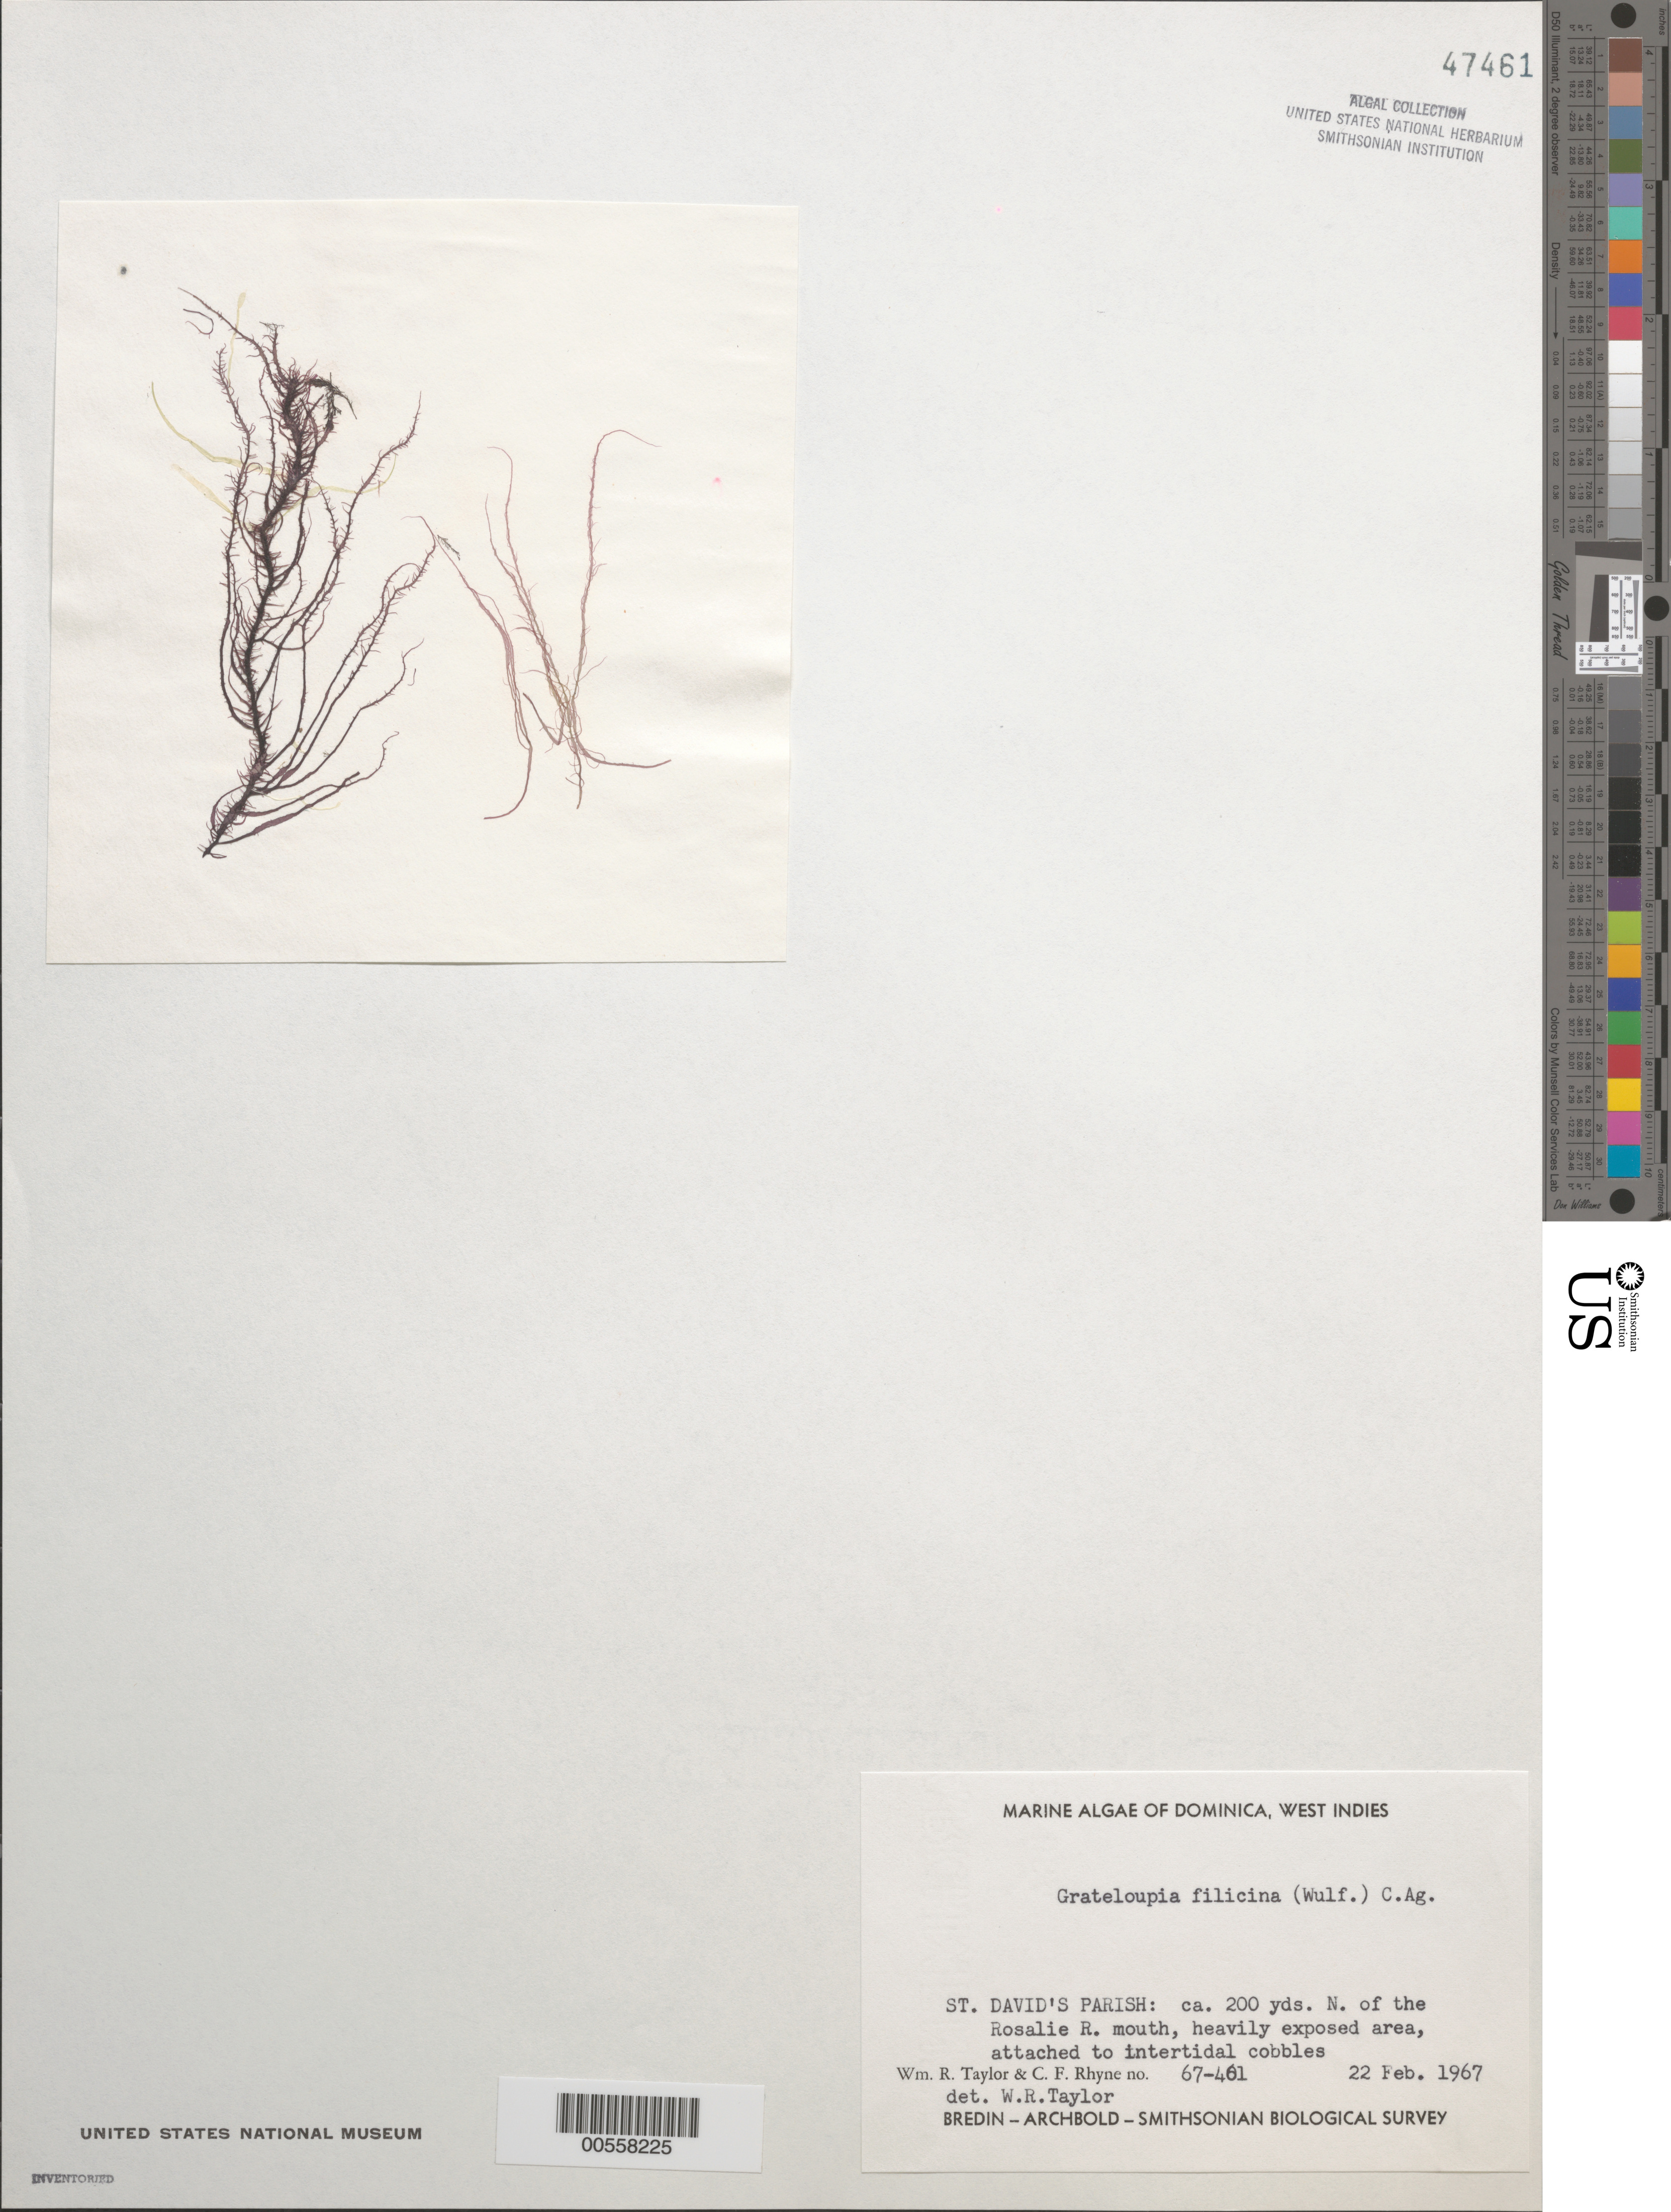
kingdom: Plantae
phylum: Rhodophyta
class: Florideophyceae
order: Halymeniales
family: Halymeniaceae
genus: Grateloupia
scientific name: Grateloupia filicina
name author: (J.V.Lamouroux) C. Agardh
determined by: Taylor, William R.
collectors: W. R. Taylor & C. Rhyne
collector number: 67-461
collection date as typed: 22 Feb 1967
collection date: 1967-02-22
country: Dominica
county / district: St. David's Parish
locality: North of Rosalie River mouth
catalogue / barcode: US 47461